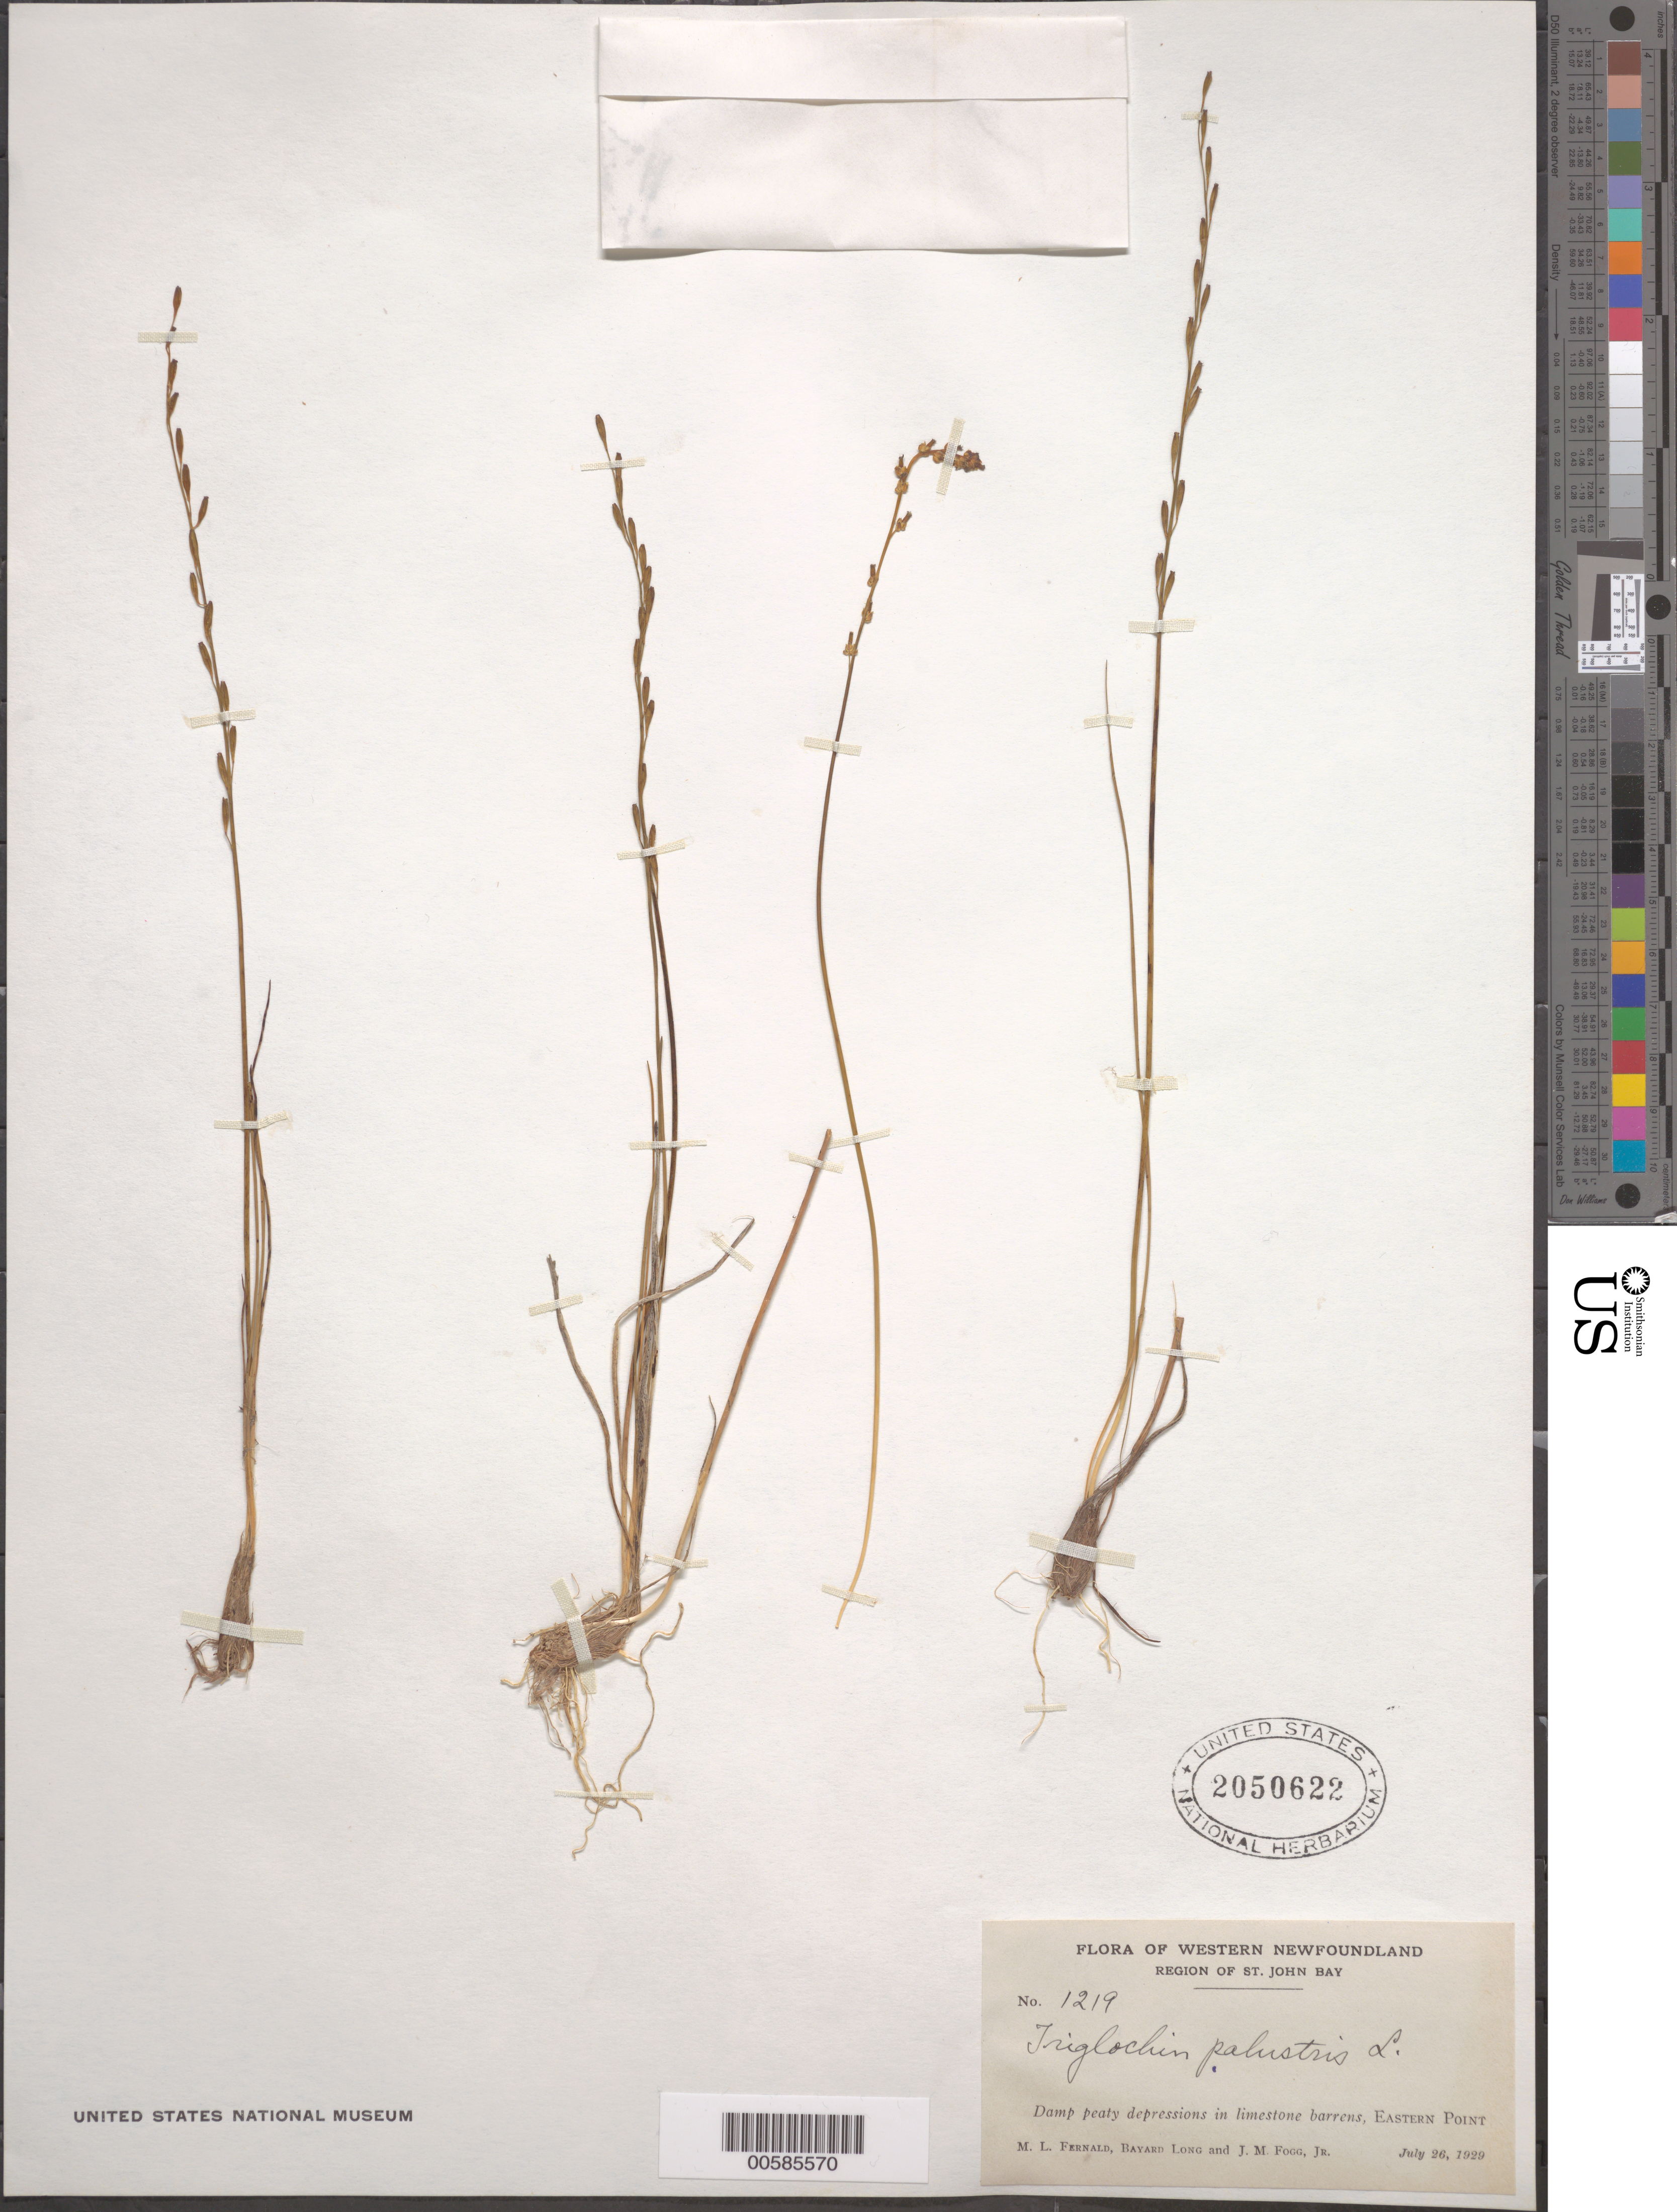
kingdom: Plantae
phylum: Tracheophyta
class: Liliopsida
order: Alismatales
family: Juncaginaceae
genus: Triglochin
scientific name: Triglochin palustris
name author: L.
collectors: M. L. Fernald, B. Long & J. Fogg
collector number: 1219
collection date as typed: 26 Jul 1929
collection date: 1929-07-26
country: Canada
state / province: Newfoundland and Labrador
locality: St. John Bay, Eastern Point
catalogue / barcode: US 2050622